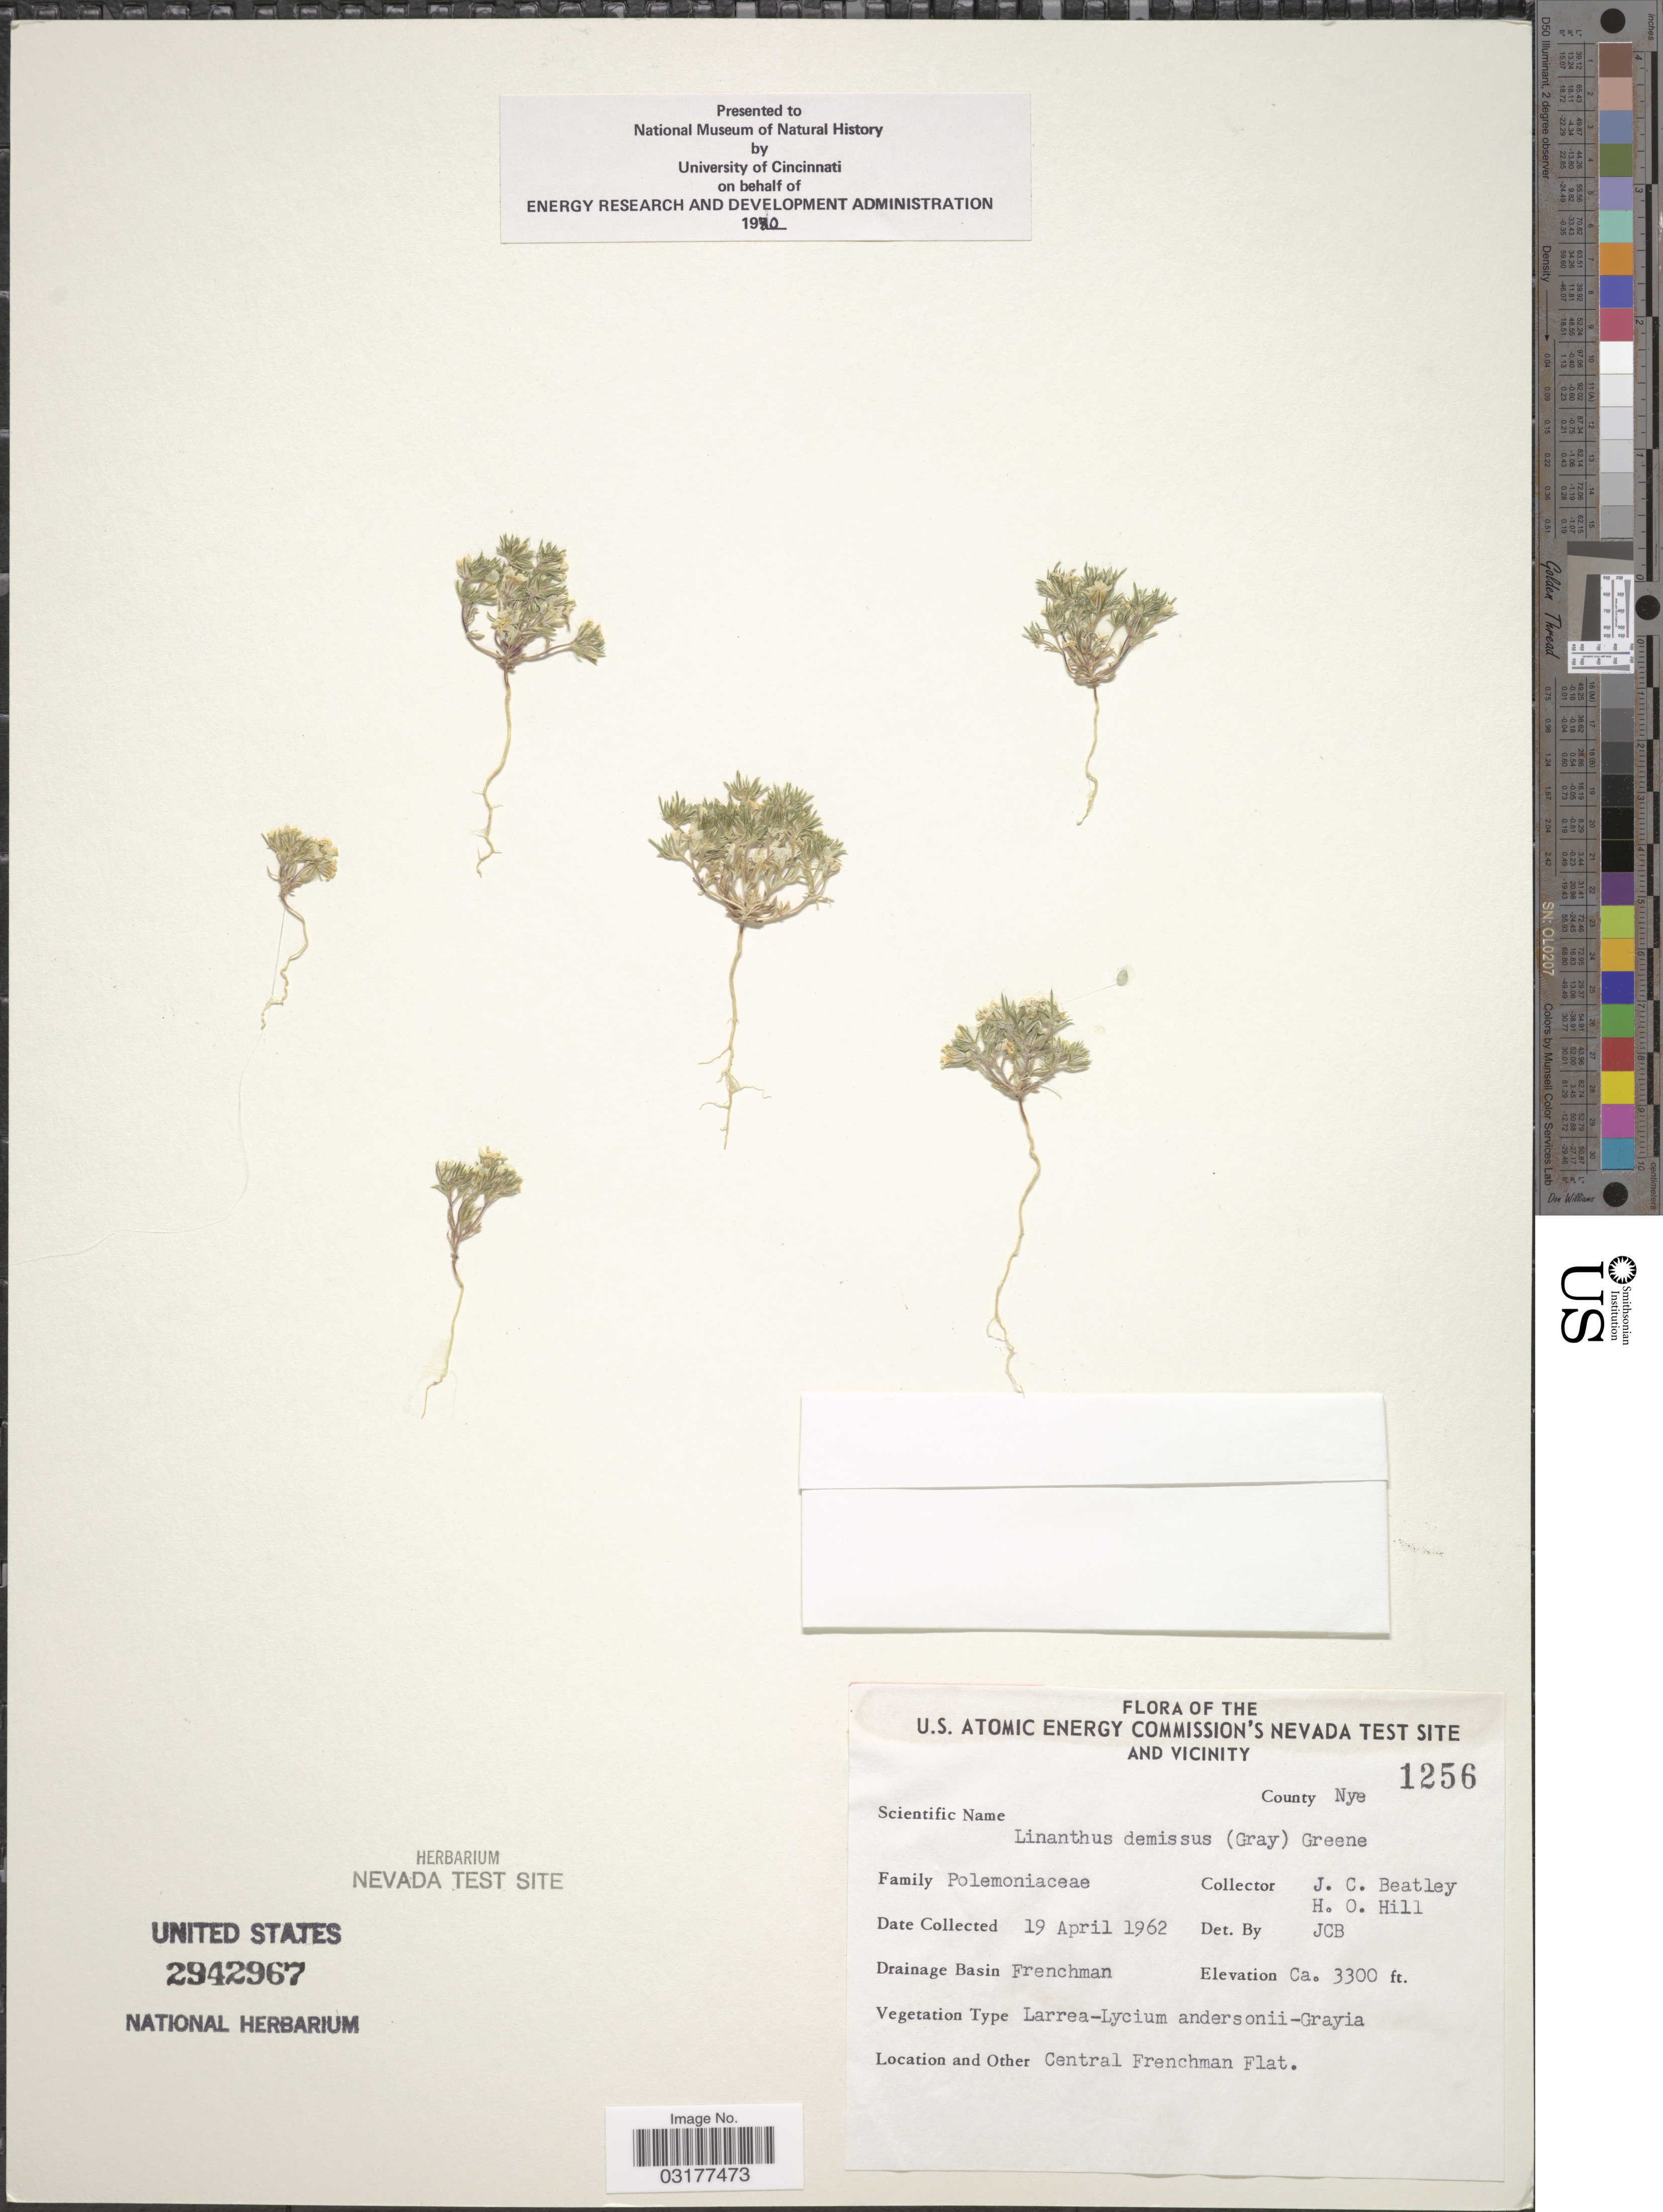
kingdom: Plantae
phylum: Tracheophyta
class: Magnoliopsida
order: Ericales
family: Polemoniaceae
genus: Linanthus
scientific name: Linanthus demissus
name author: (A. Gray) Greene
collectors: J. C. Beatley & H. Hill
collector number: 1256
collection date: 1962-04-19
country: United States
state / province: Nevada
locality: The U.S. Atomic Energy Commission's Nevada Test Site and Vicinity. County Nye. Drainage Basin Frenchman. Central Frenchman Flat.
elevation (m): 1006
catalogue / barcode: US 2942967